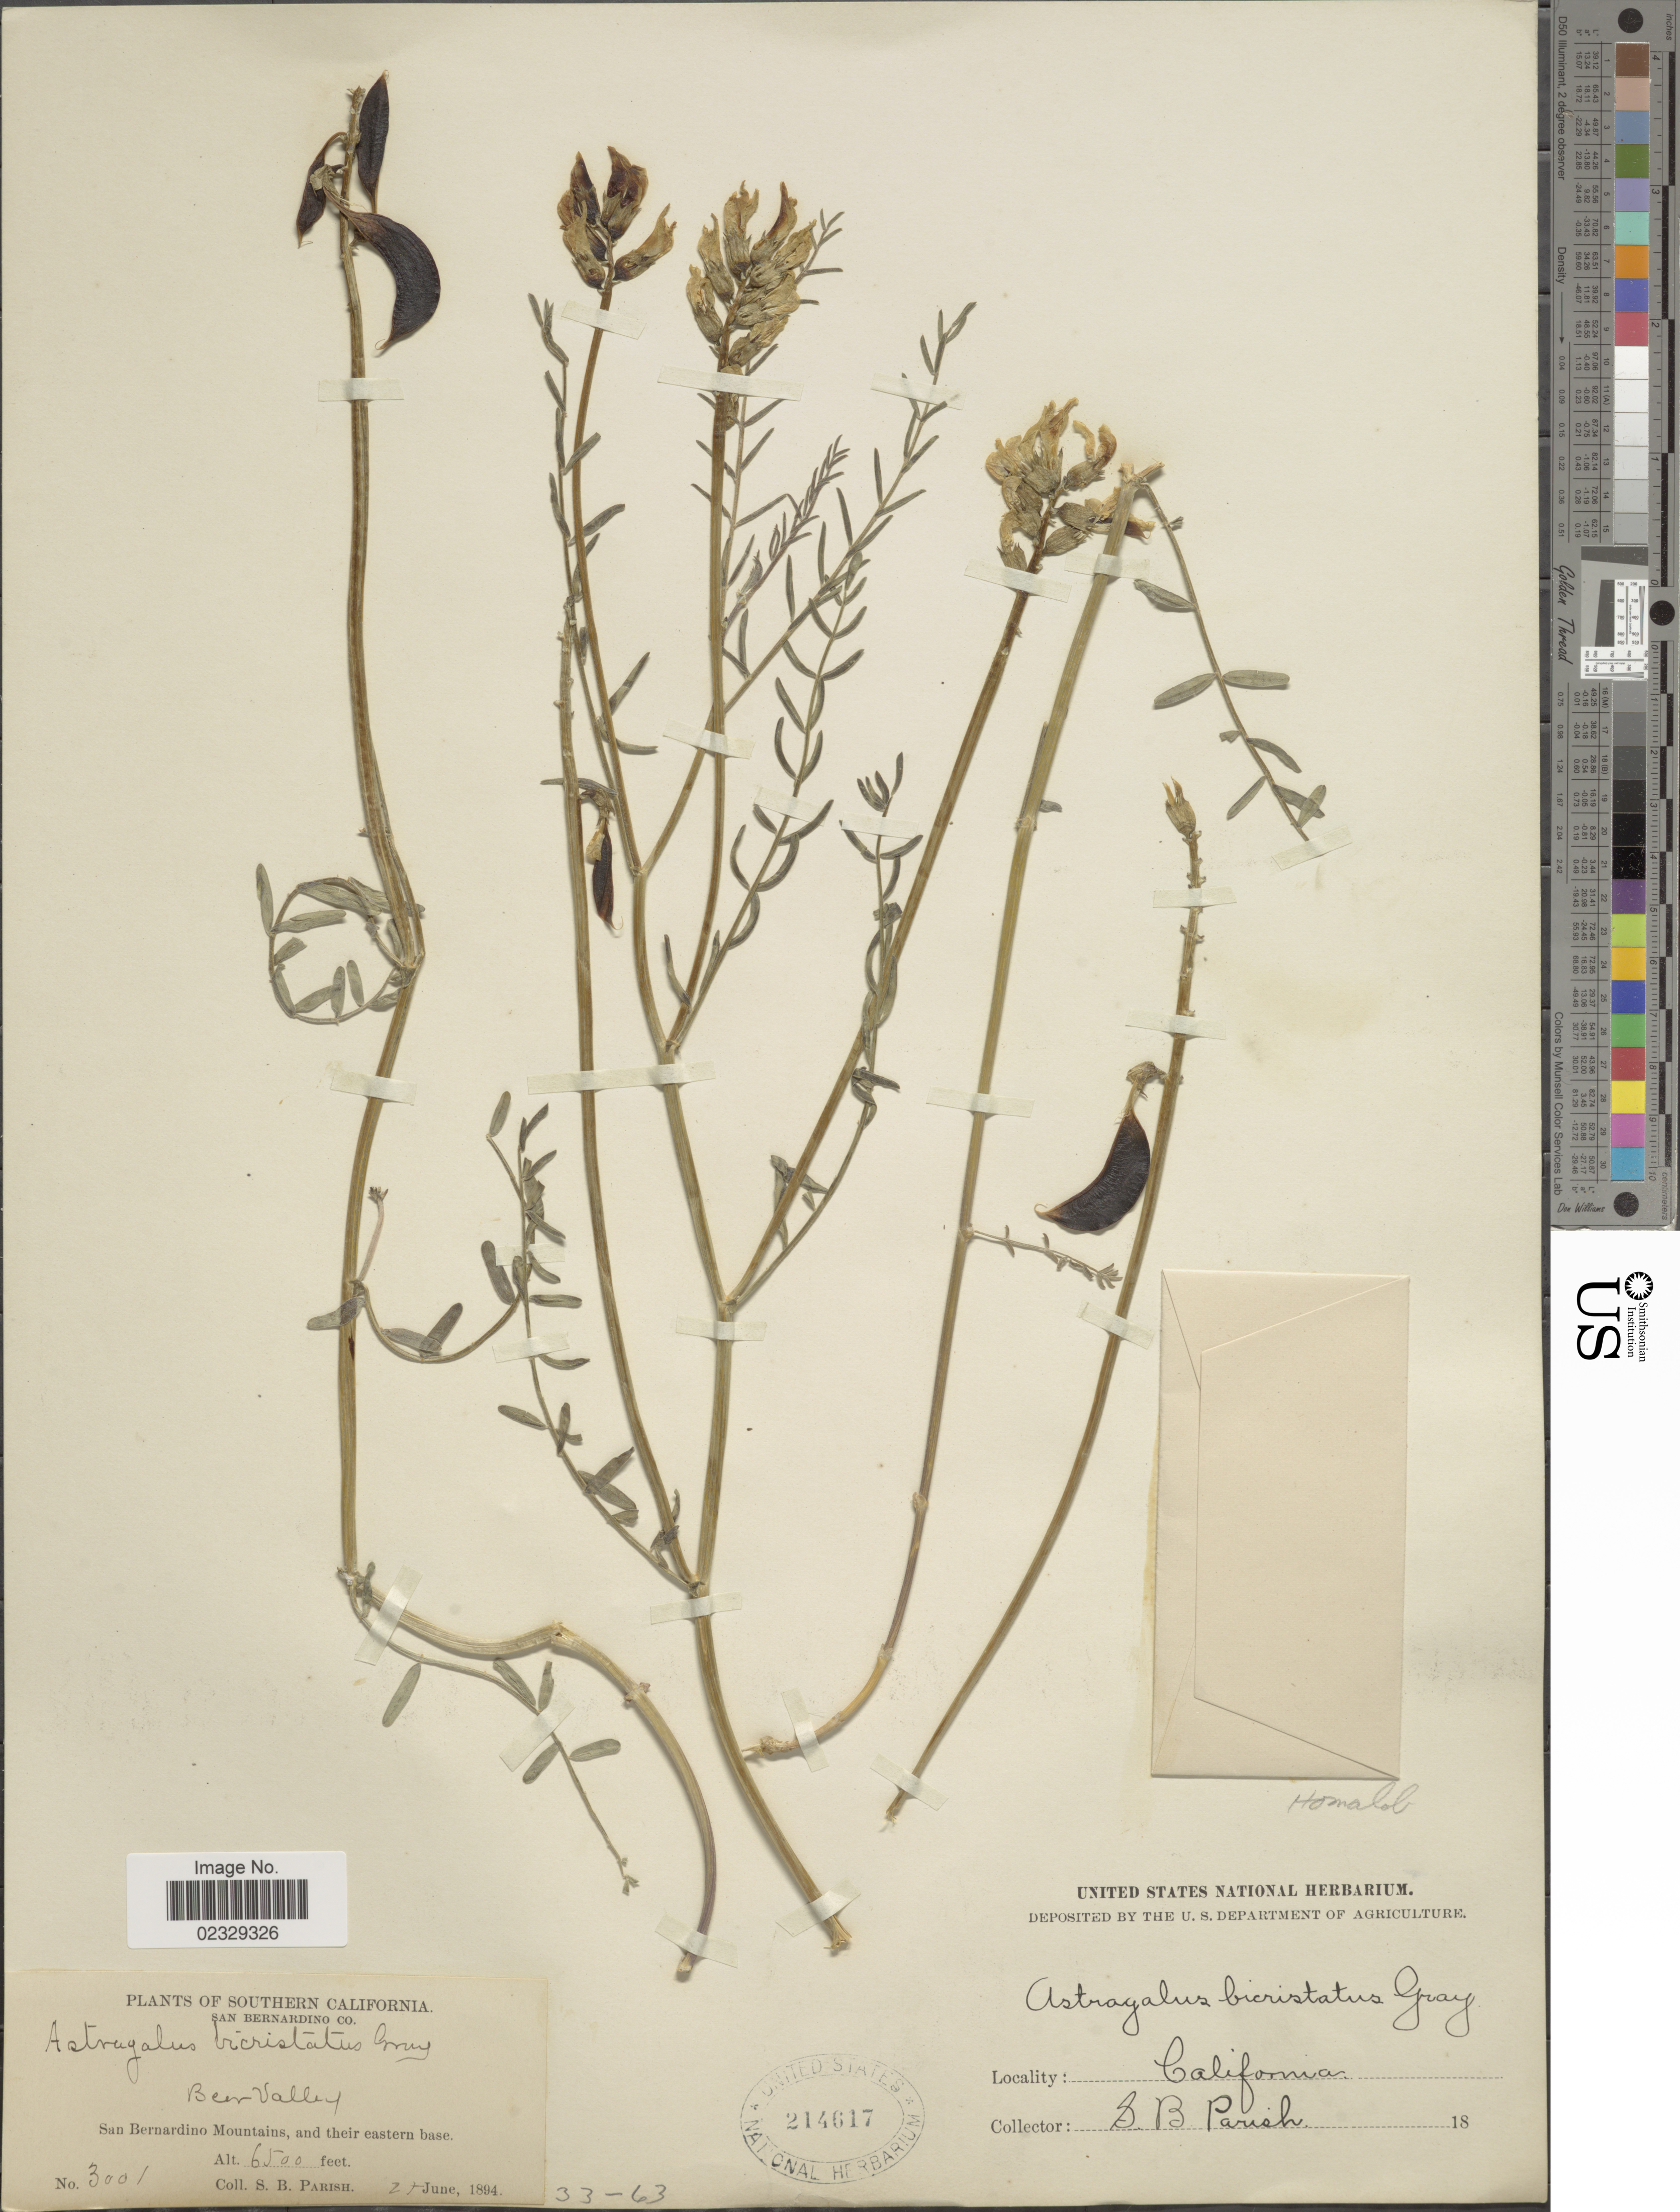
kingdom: Plantae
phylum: Tracheophyta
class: Magnoliopsida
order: Fabales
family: Fabaceae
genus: Astragalus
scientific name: Astragalus bicristatus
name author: A. Gray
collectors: S. B. Parish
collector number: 3001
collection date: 1894-06-27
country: United States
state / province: California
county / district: San Bernardino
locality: Southern California, San Bernardino Co, Bear Valley, San Bernardino Mountains, and their eastern base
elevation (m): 1981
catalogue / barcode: US 214617